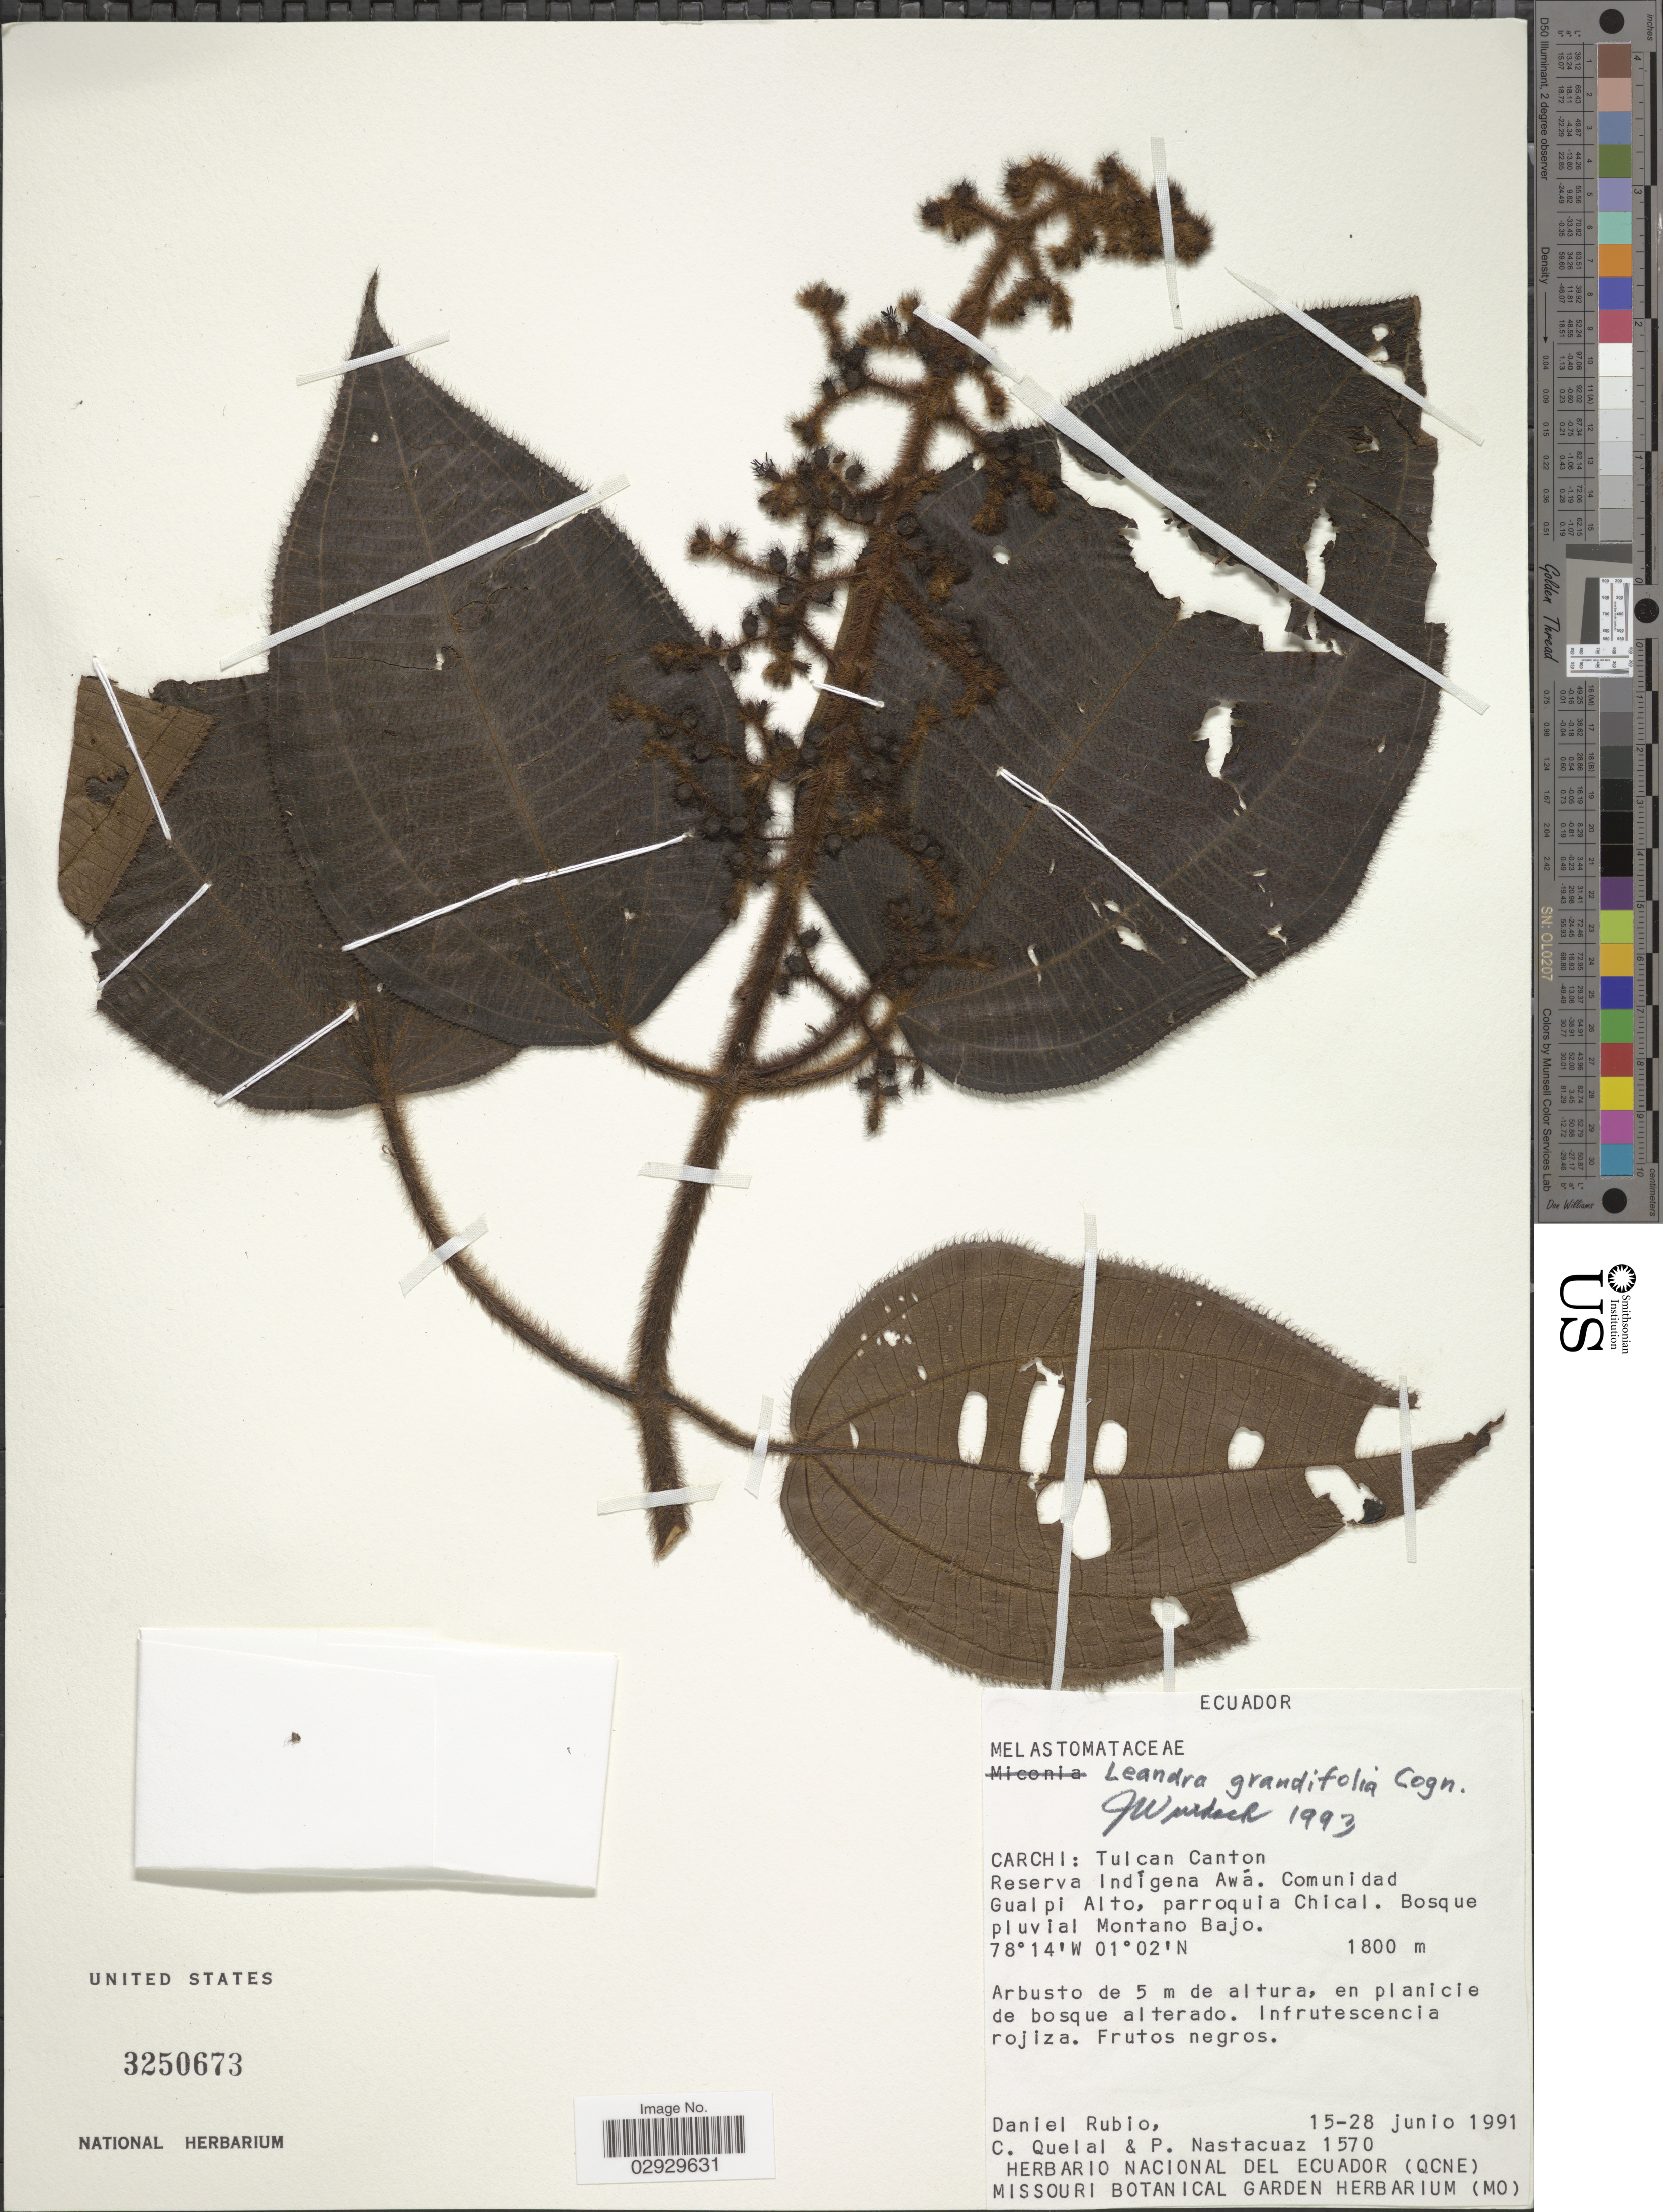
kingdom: Plantae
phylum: Tracheophyta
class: Magnoliopsida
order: Myrtales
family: Melastomataceae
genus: Leandra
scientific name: Leandra grandifolia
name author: Cogn.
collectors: D. Rubio, C. Quelal & P. Nastacuaz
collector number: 1570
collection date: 1991-06-15/1991-06-28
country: Ecuador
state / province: Carchi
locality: Tulcan Canton. Reserva Indígena Awá. Comunidad Gualpi Alto, parroquia Chical. Bosque pluvial Montano Bajo.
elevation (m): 1800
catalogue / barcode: US 3250673